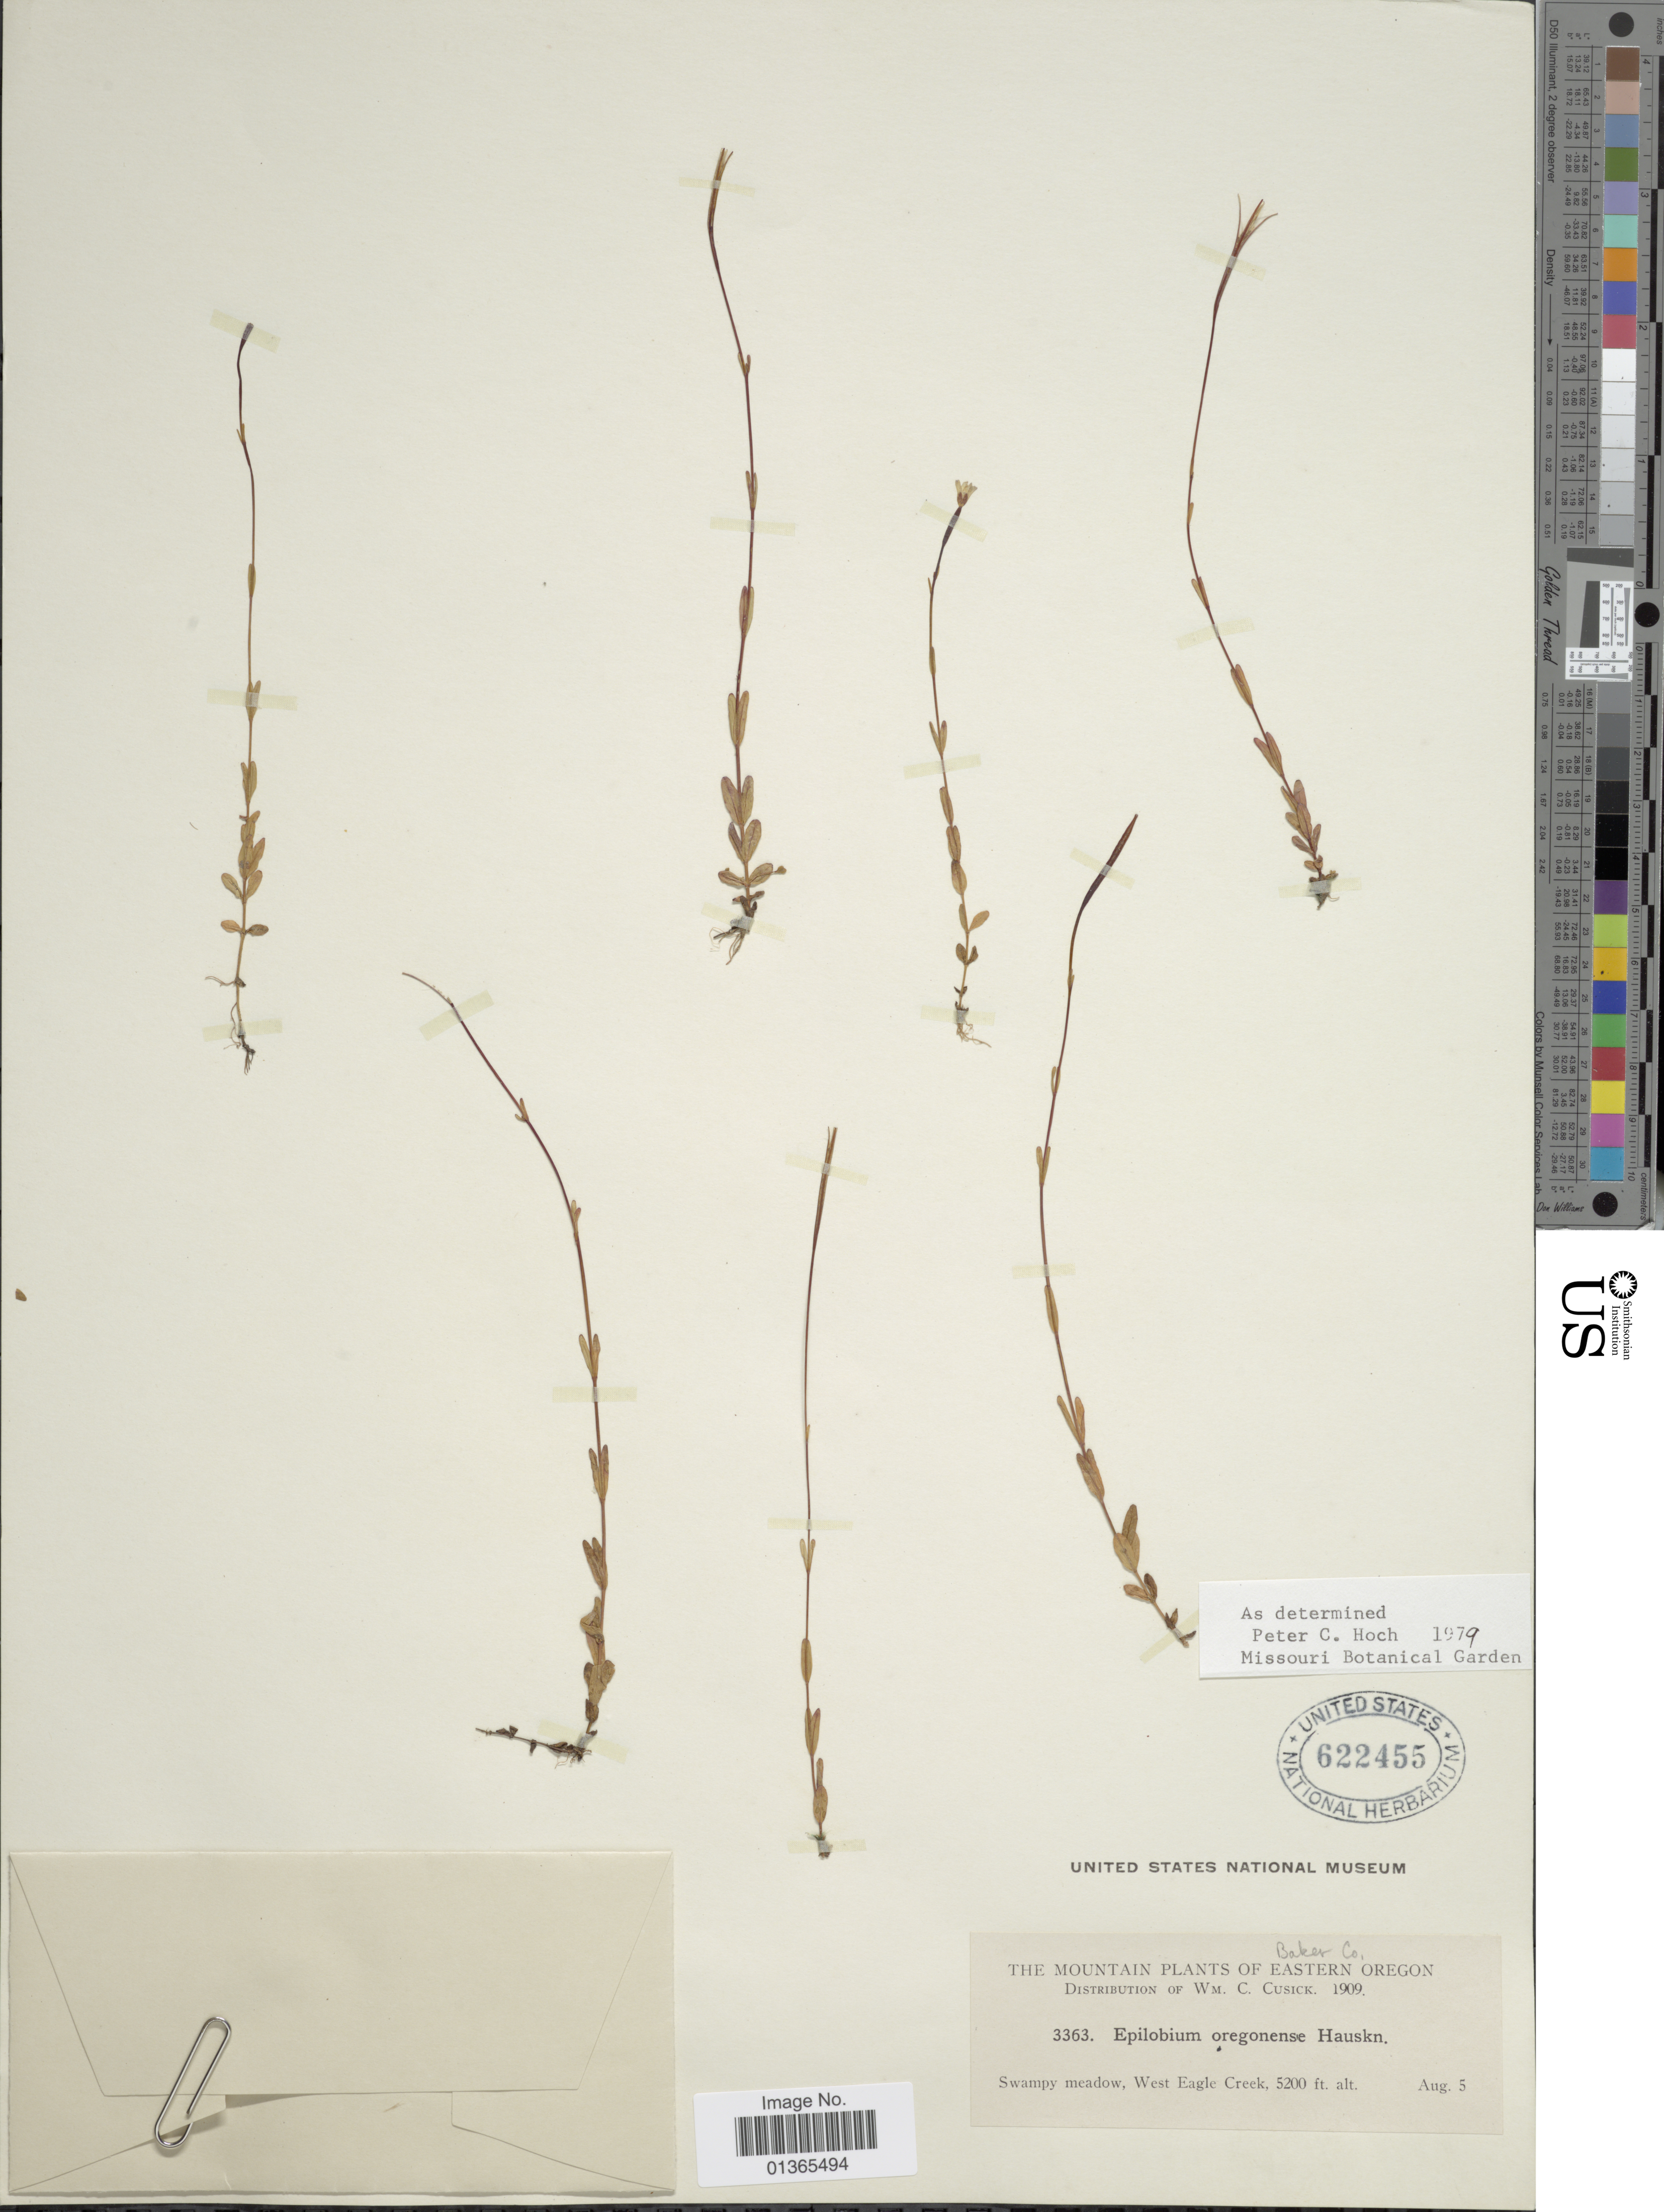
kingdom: Plantae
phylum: Tracheophyta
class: Magnoliopsida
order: Myrtales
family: Onagraceae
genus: Epilobium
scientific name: Epilobium oregonense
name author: Hausskn.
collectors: W. C. Cusick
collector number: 3363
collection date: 1909-08-05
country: United States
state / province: Oregon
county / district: Baker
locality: Eastern Oregon. Baker Co. West Eagle Creek.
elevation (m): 1585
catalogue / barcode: US 622455